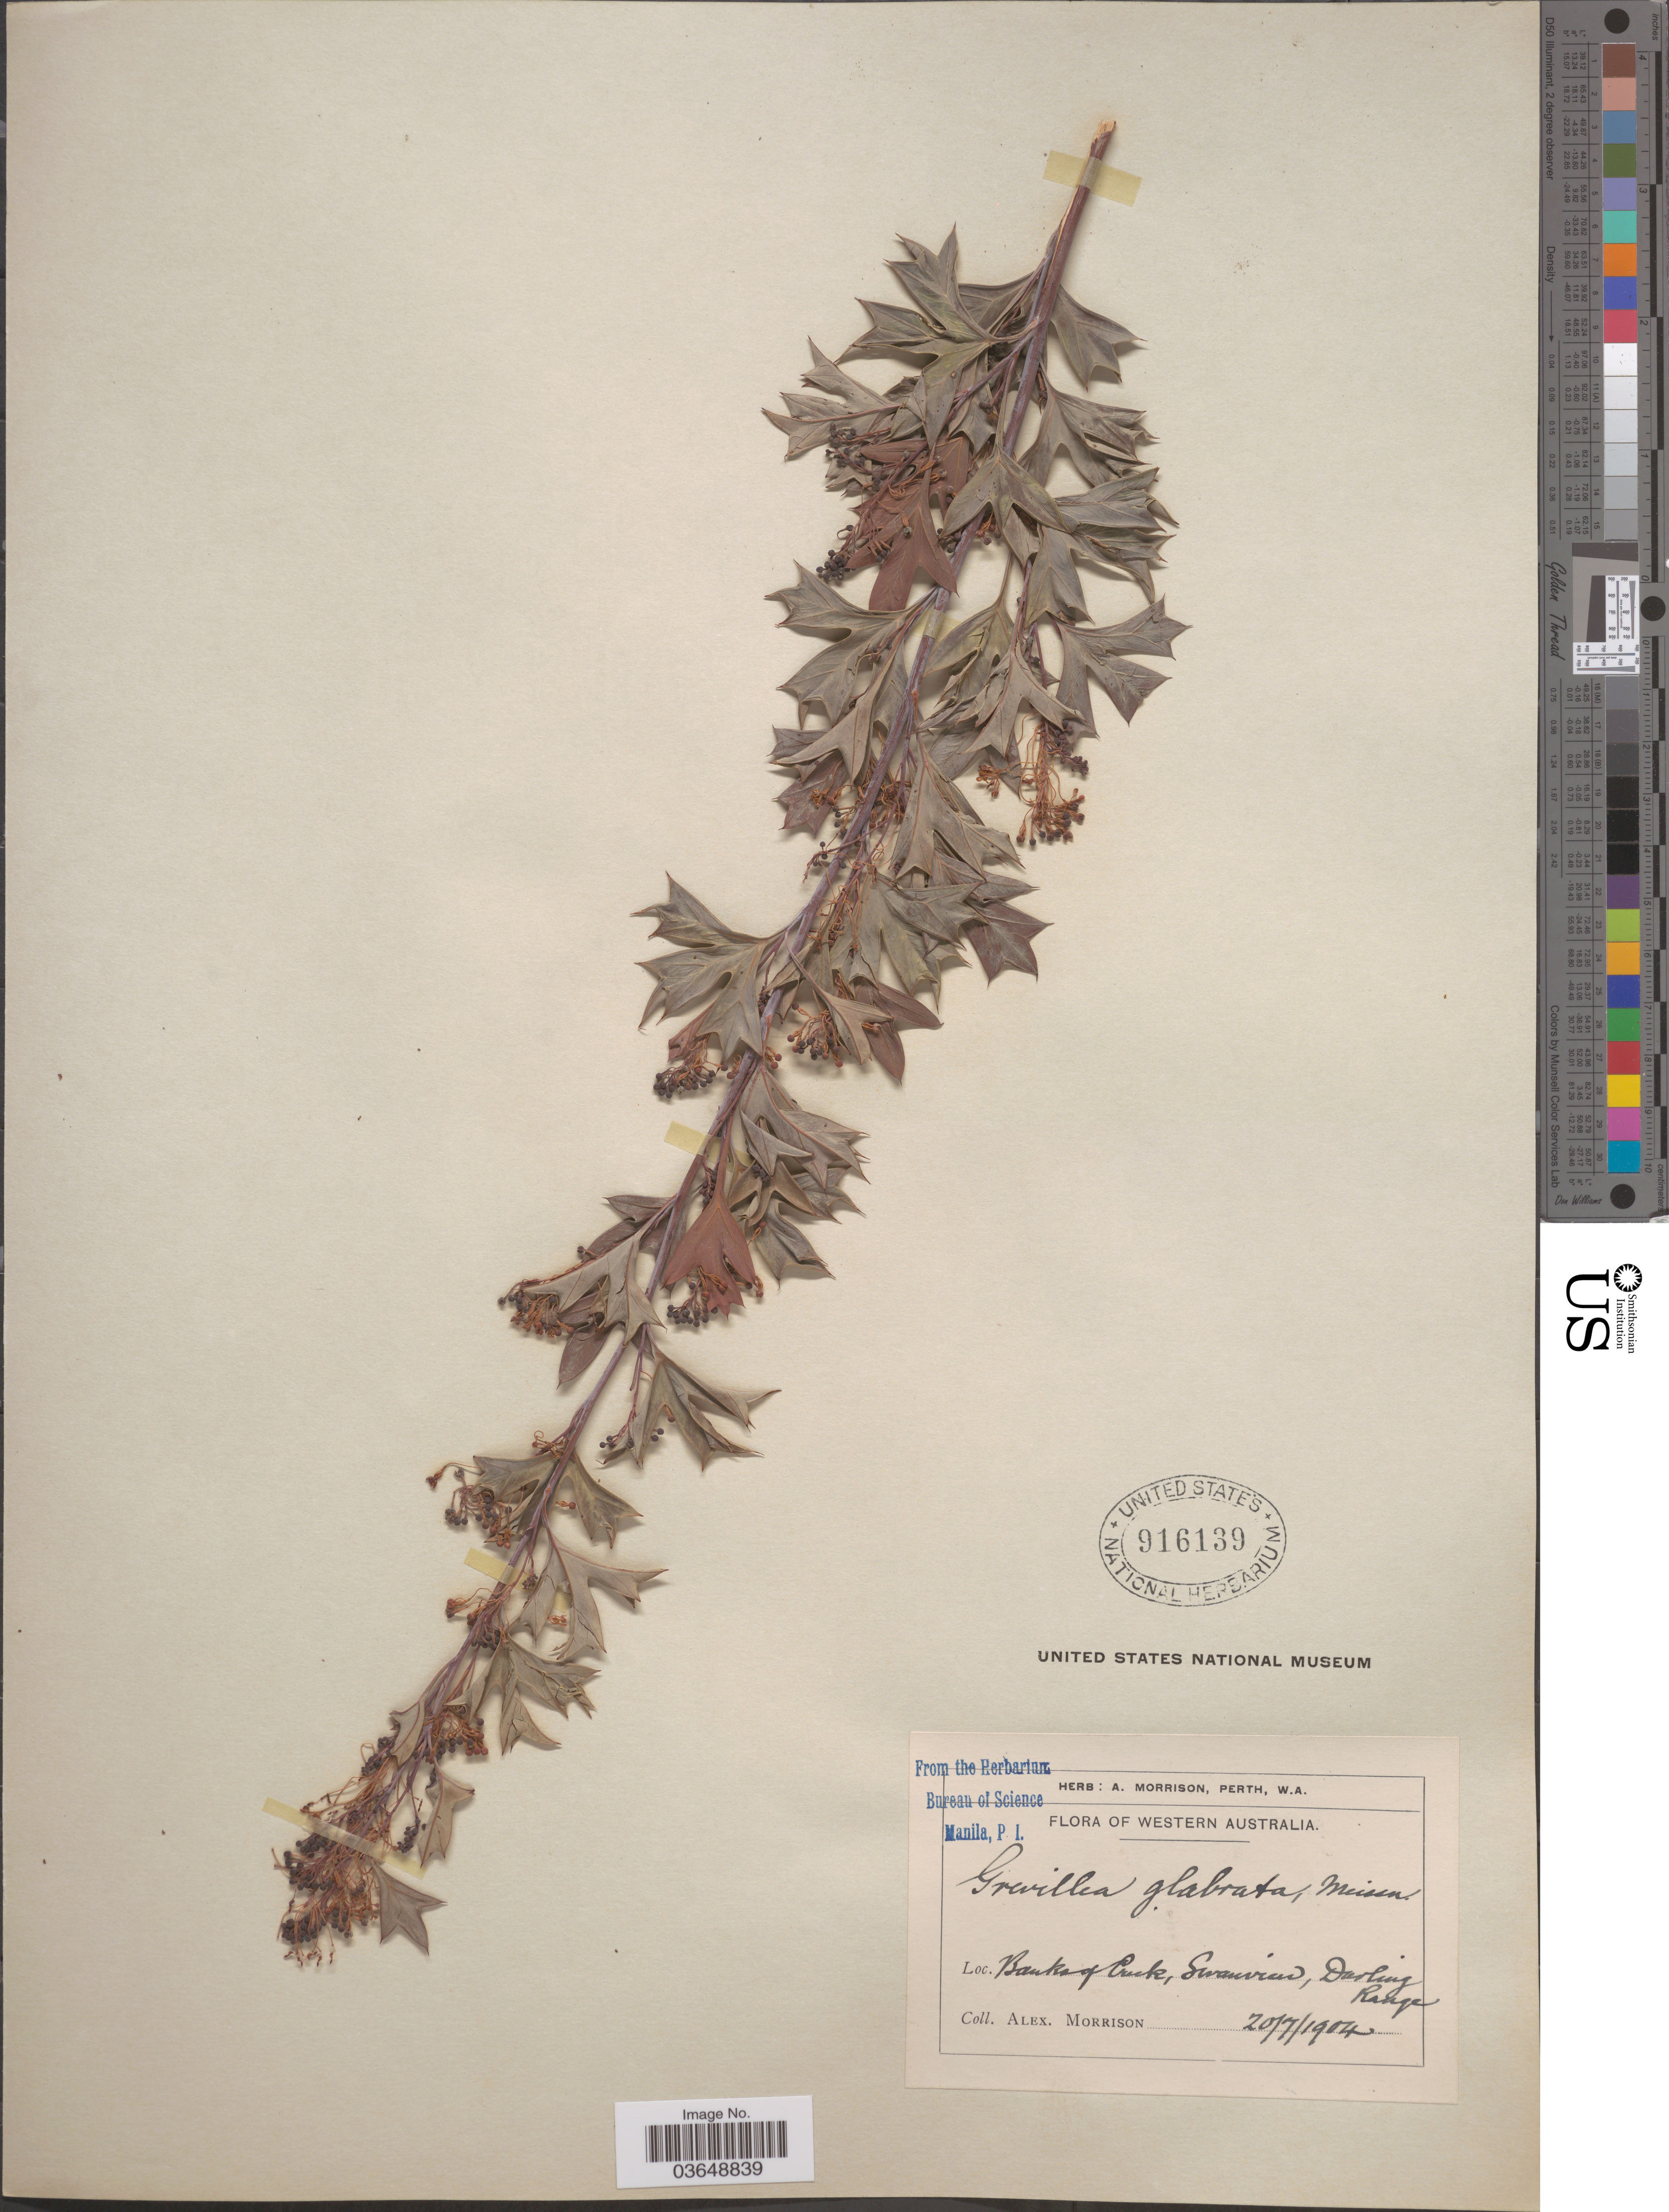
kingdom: Plantae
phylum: Tracheophyta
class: Magnoliopsida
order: Proteales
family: Proteaceae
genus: Grevillea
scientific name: Grevillea glabrata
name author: (Lindl.) Meisn.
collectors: A. Morrison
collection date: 1904-07-20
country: Australia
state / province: Western Australia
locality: Banks of Creek, Swanview, Darling Range.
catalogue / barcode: US 916139